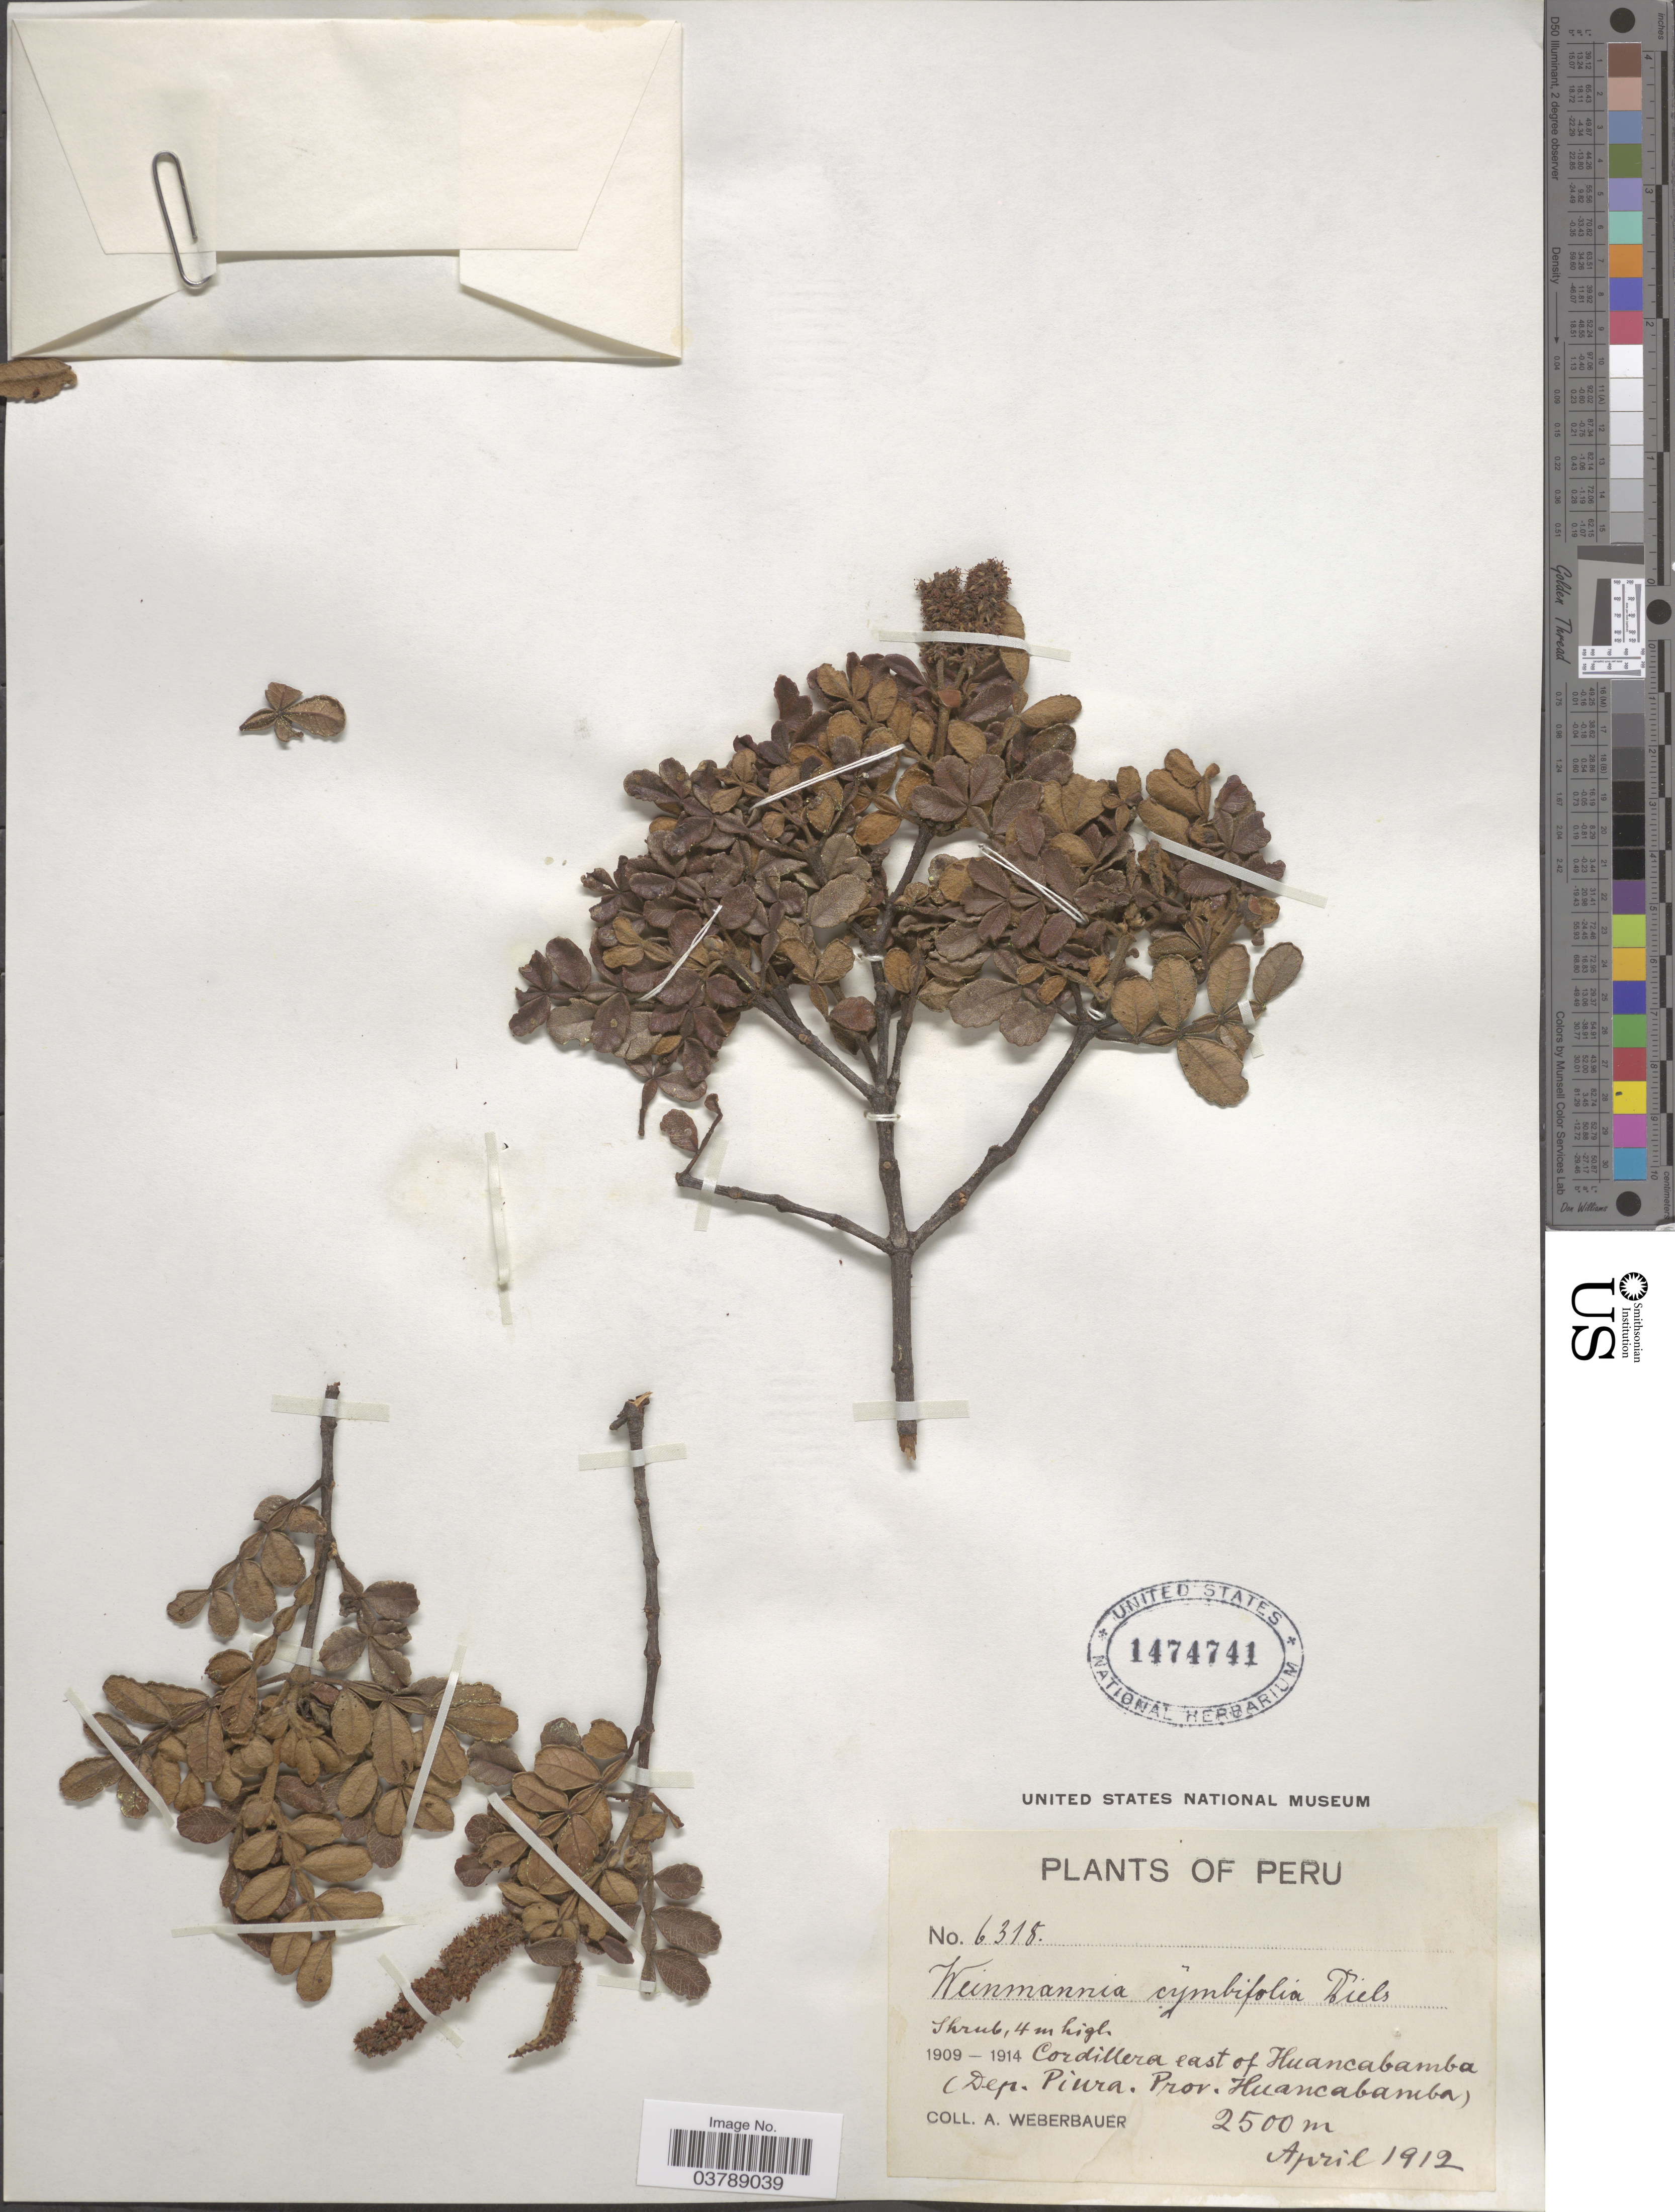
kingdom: Plantae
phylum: Tracheophyta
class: Magnoliopsida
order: Oxalidales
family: Cunoniaceae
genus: Weinmannia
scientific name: Weinmannia cymbifolia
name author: Diels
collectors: A. Weberbauer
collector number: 6318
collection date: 1912-04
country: Peru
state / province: Piura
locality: Cordillera east of Huancabamba (Dep. Piura. Prov. Huancabamba).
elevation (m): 2500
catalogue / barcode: US 1474741